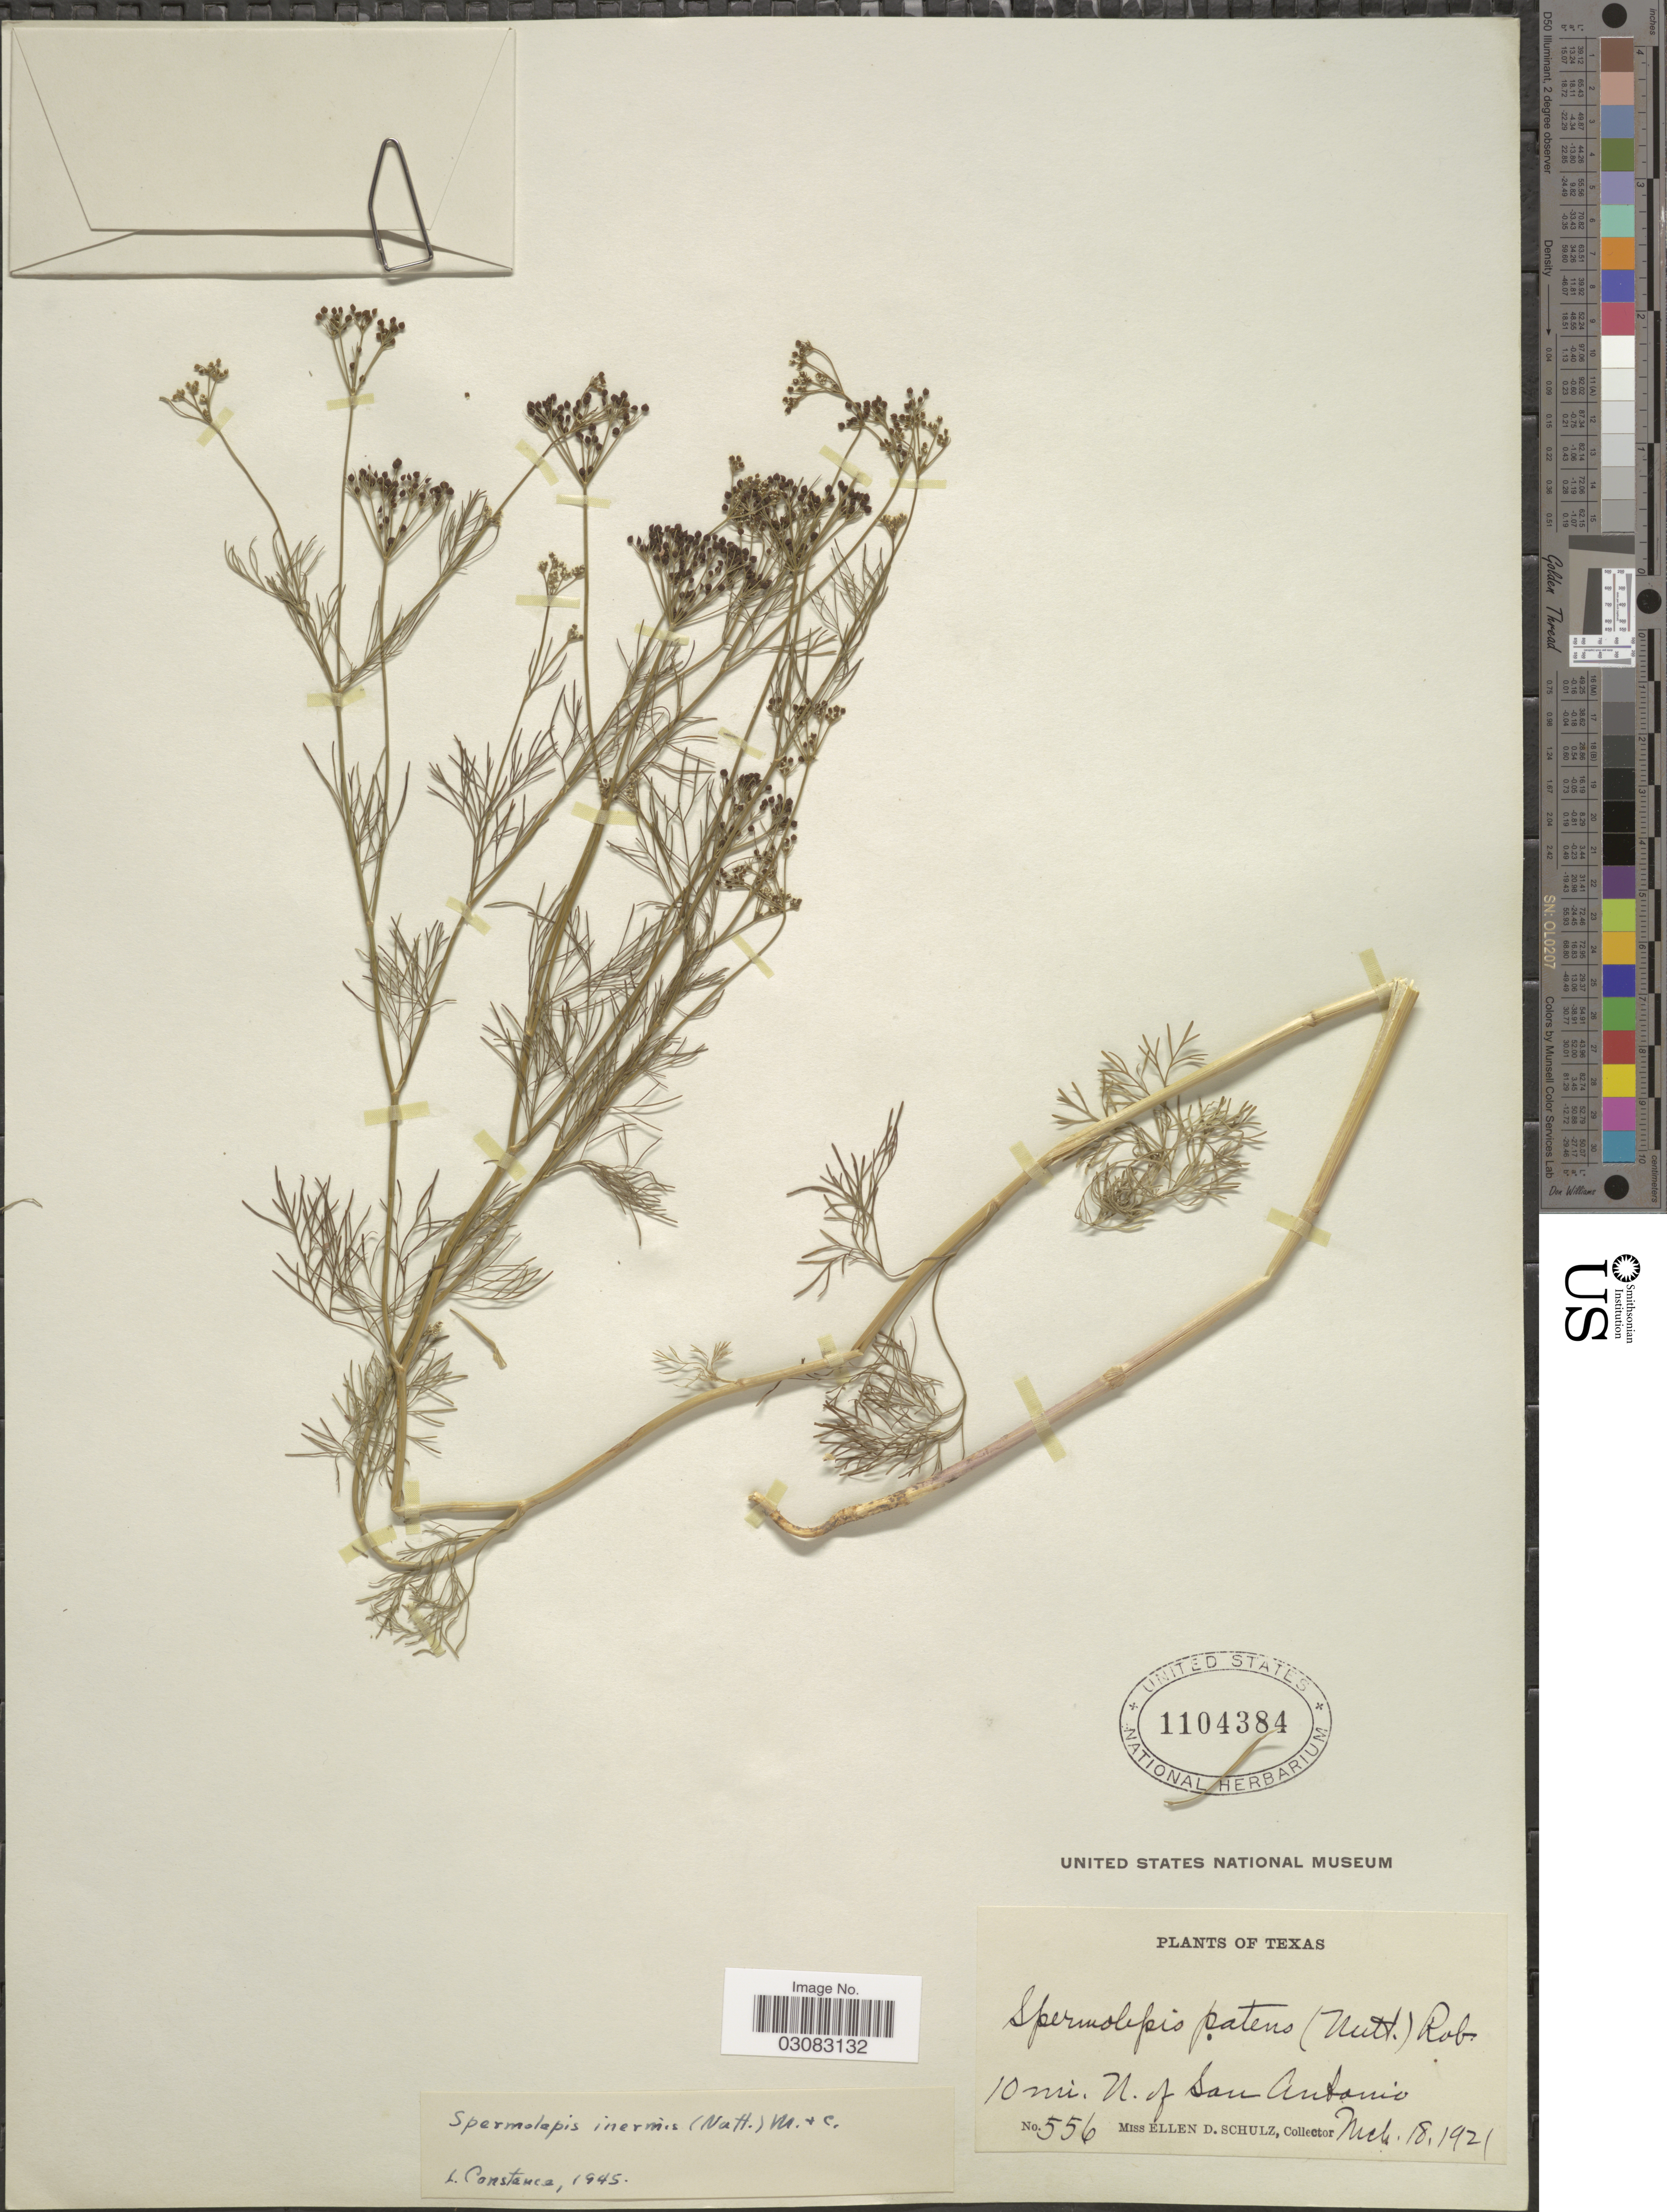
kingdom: Plantae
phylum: Tracheophyta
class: Magnoliopsida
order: Apiales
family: Apiaceae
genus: Spermolepis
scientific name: Spermolepis inermis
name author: (Nutt. ex DC.) Mathias & Constance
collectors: E. D. Schulz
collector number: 556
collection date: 1921-03-18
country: United States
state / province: Texas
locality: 10 mi. N. of San Antonio.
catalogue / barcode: US 1104384